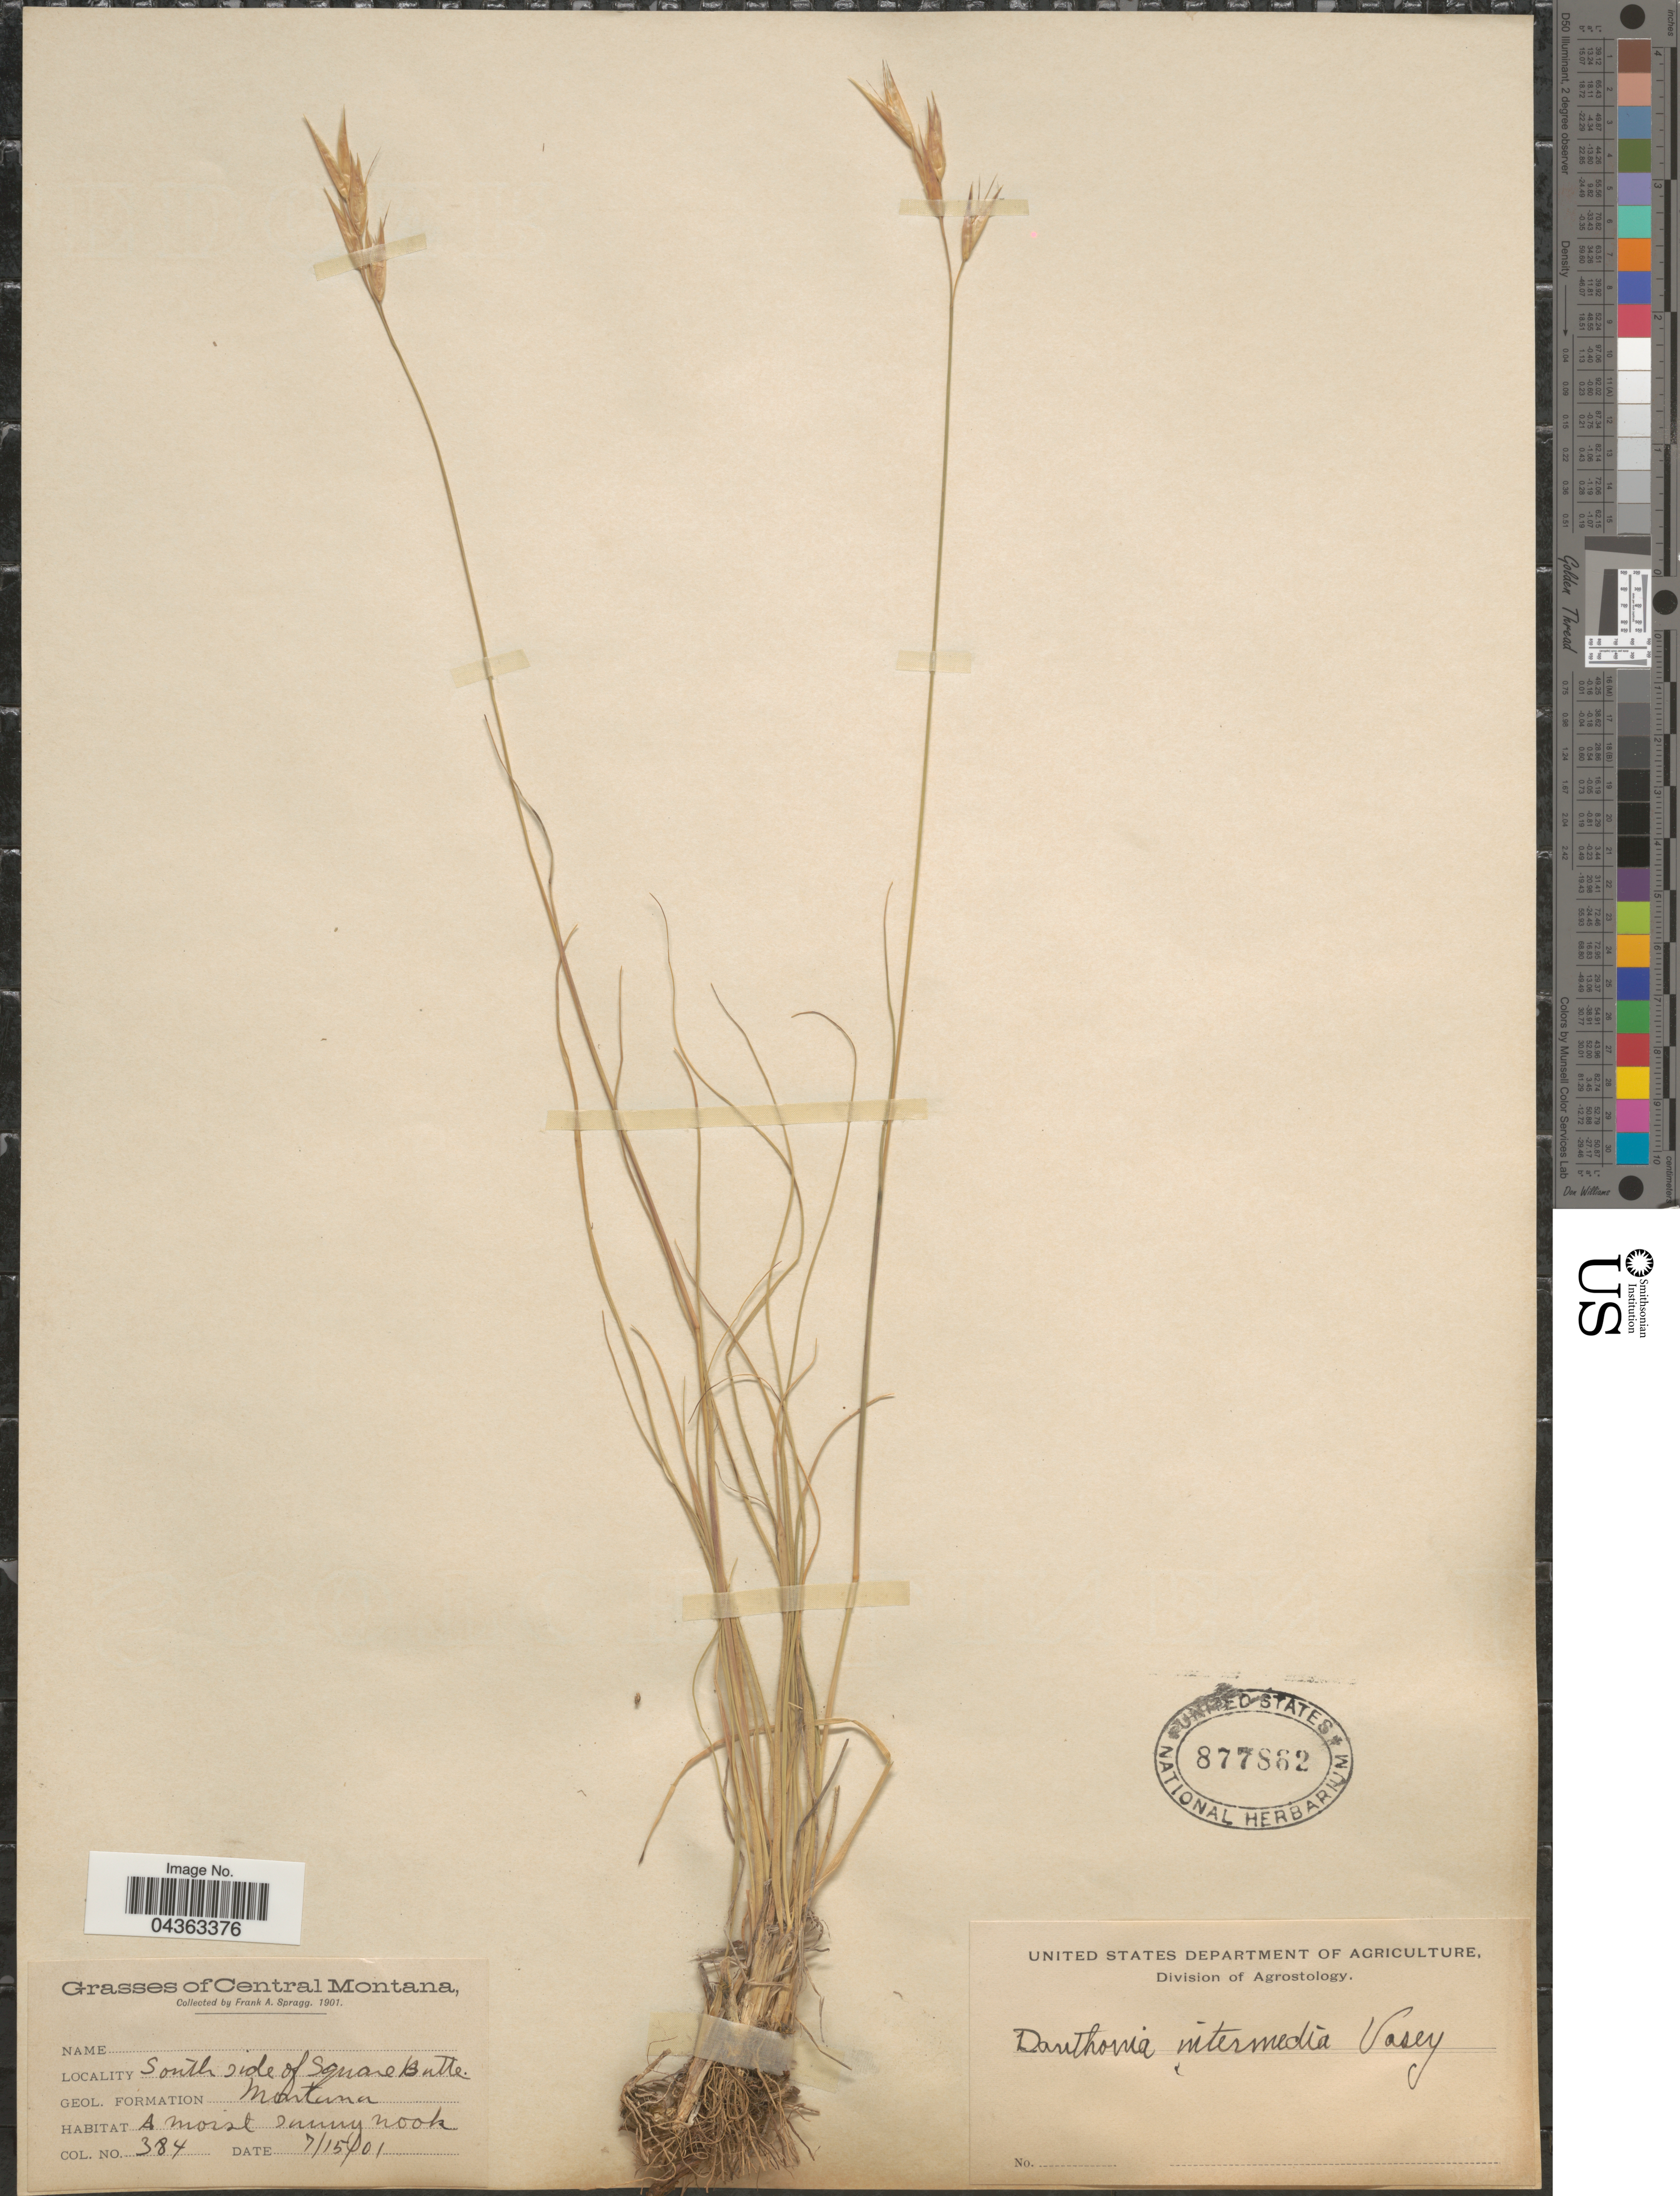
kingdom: Plantae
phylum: Tracheophyta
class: Liliopsida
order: Poales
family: Poaceae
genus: Danthonia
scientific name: Danthonia intermedia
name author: Vasey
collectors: F. Spragg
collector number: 384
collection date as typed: Transcribed d/m/y: 15/7/1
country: United States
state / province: Montana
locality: Central Montana. South side of Square Butte. Geol. Formation Montana. A moist sunny woods.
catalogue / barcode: US 877862